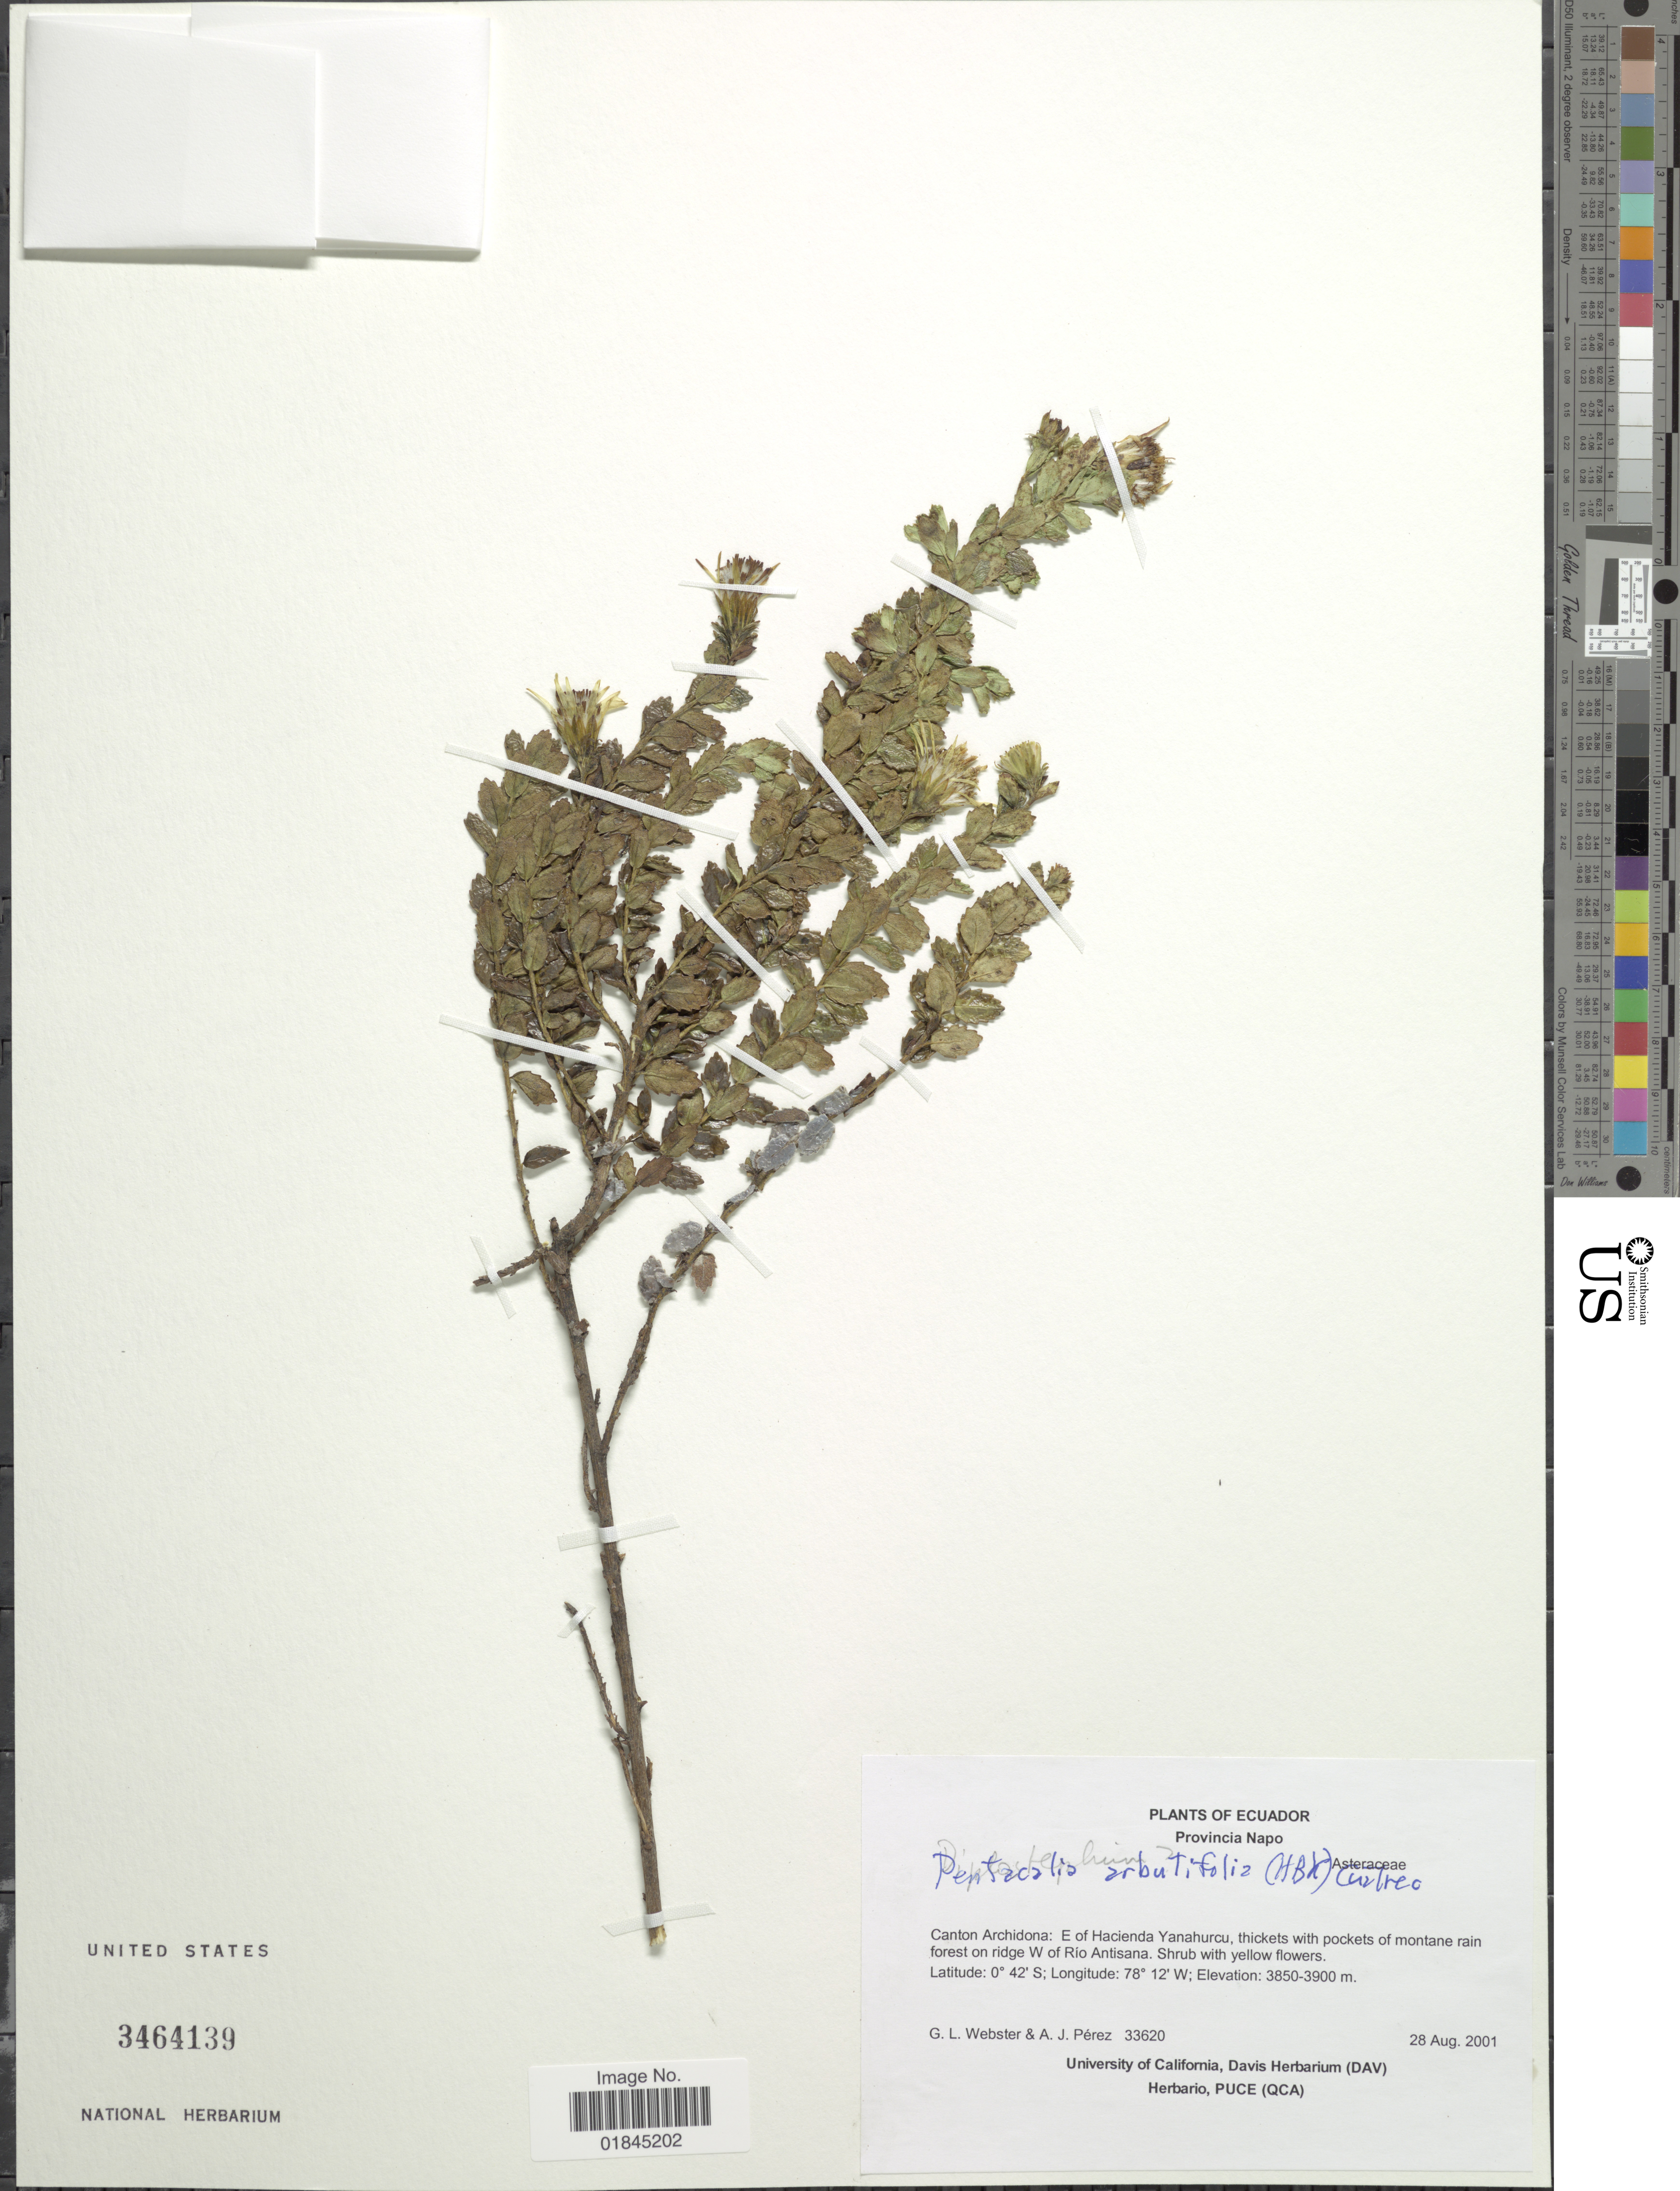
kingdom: Plantae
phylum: Tracheophyta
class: Magnoliopsida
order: Asterales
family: Asteraceae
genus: Pentacalia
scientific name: Pentacalia arbutifolia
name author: (Kunth) Cuatrec.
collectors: G. L. Webster & A. Pérez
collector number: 33620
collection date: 2001-08-28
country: Ecuador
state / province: Napo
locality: Provincia Napo. Canton Archidona: E of Hacienda Yanahurcu, thickets with pockets of montane rain forest on ridge W of Rio Antisana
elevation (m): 3850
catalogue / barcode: US 3464139